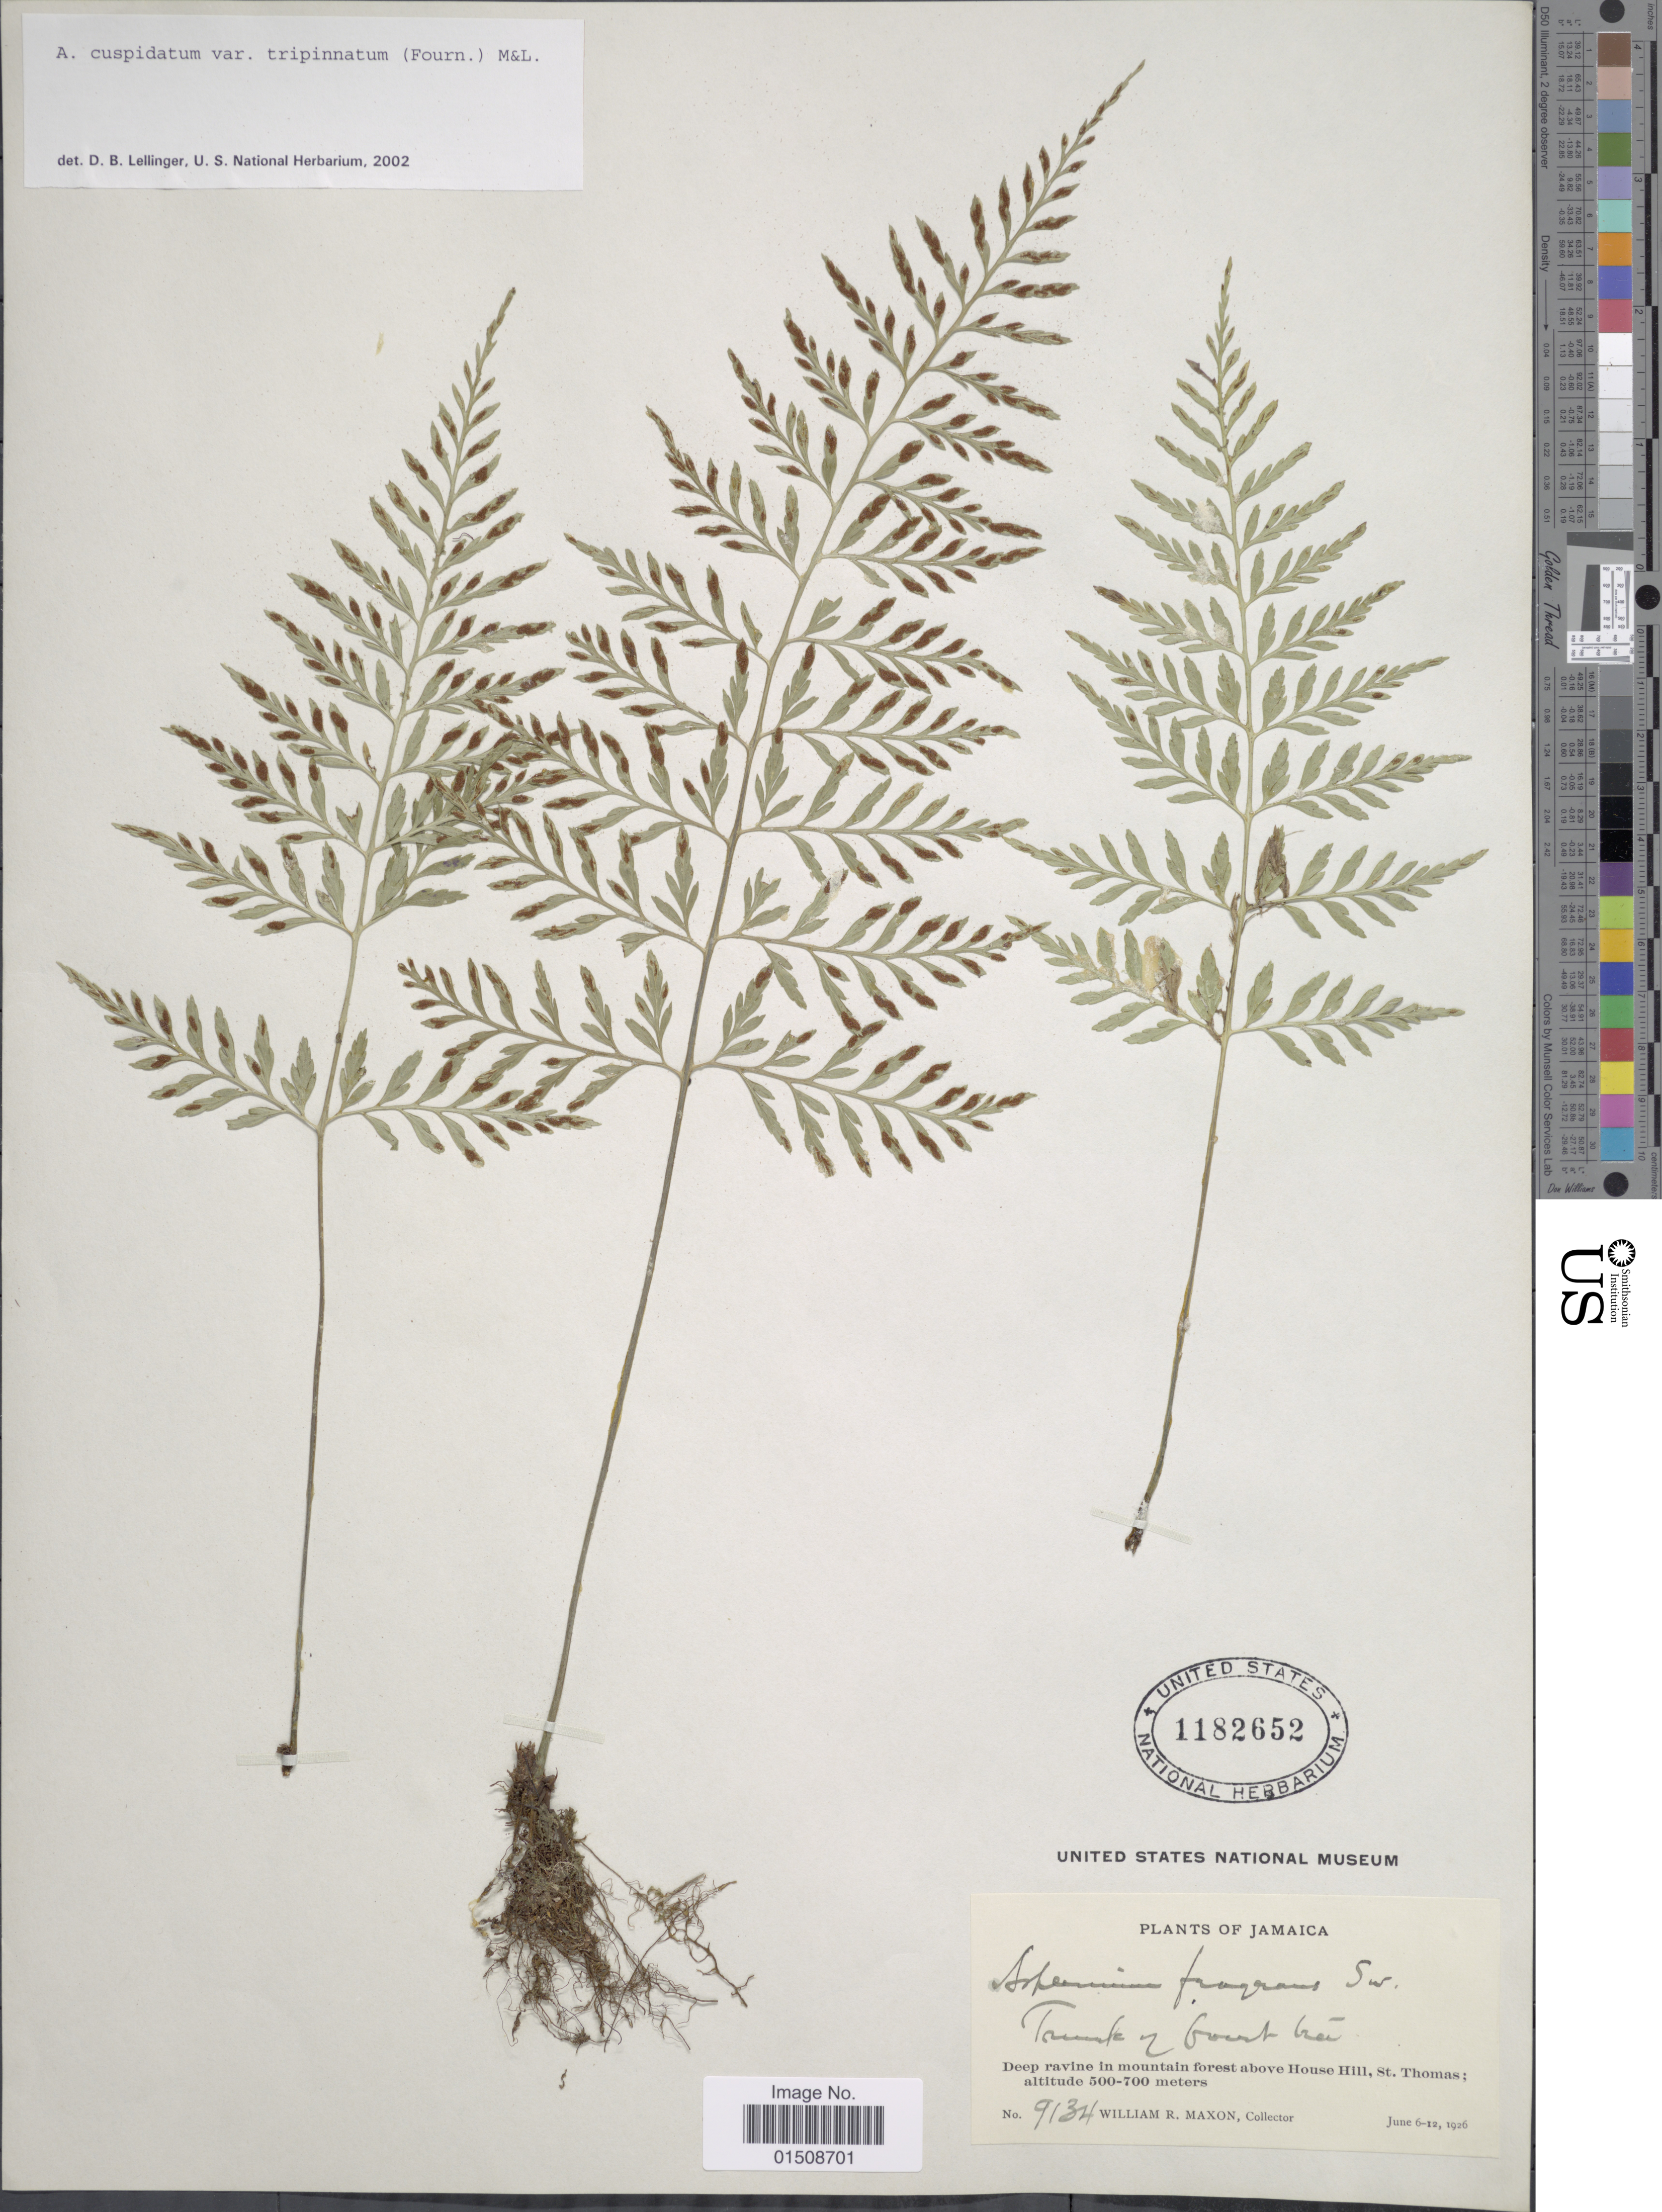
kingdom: Plantae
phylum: Tracheophyta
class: Polypodiopsida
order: Polypodiales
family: Aspleniaceae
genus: Asplenium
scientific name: Asplenium cuspidatum var. tripinnatum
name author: (E. Fourn.) C.V. Morton & Lellinger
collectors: W. R. Maxon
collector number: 9134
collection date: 1926-06-06/1926-06-12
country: Jamaica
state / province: Saint Thomas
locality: Deep ravine in mountain forest above House Hill, St. Thomas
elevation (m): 500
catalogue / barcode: US 1182652